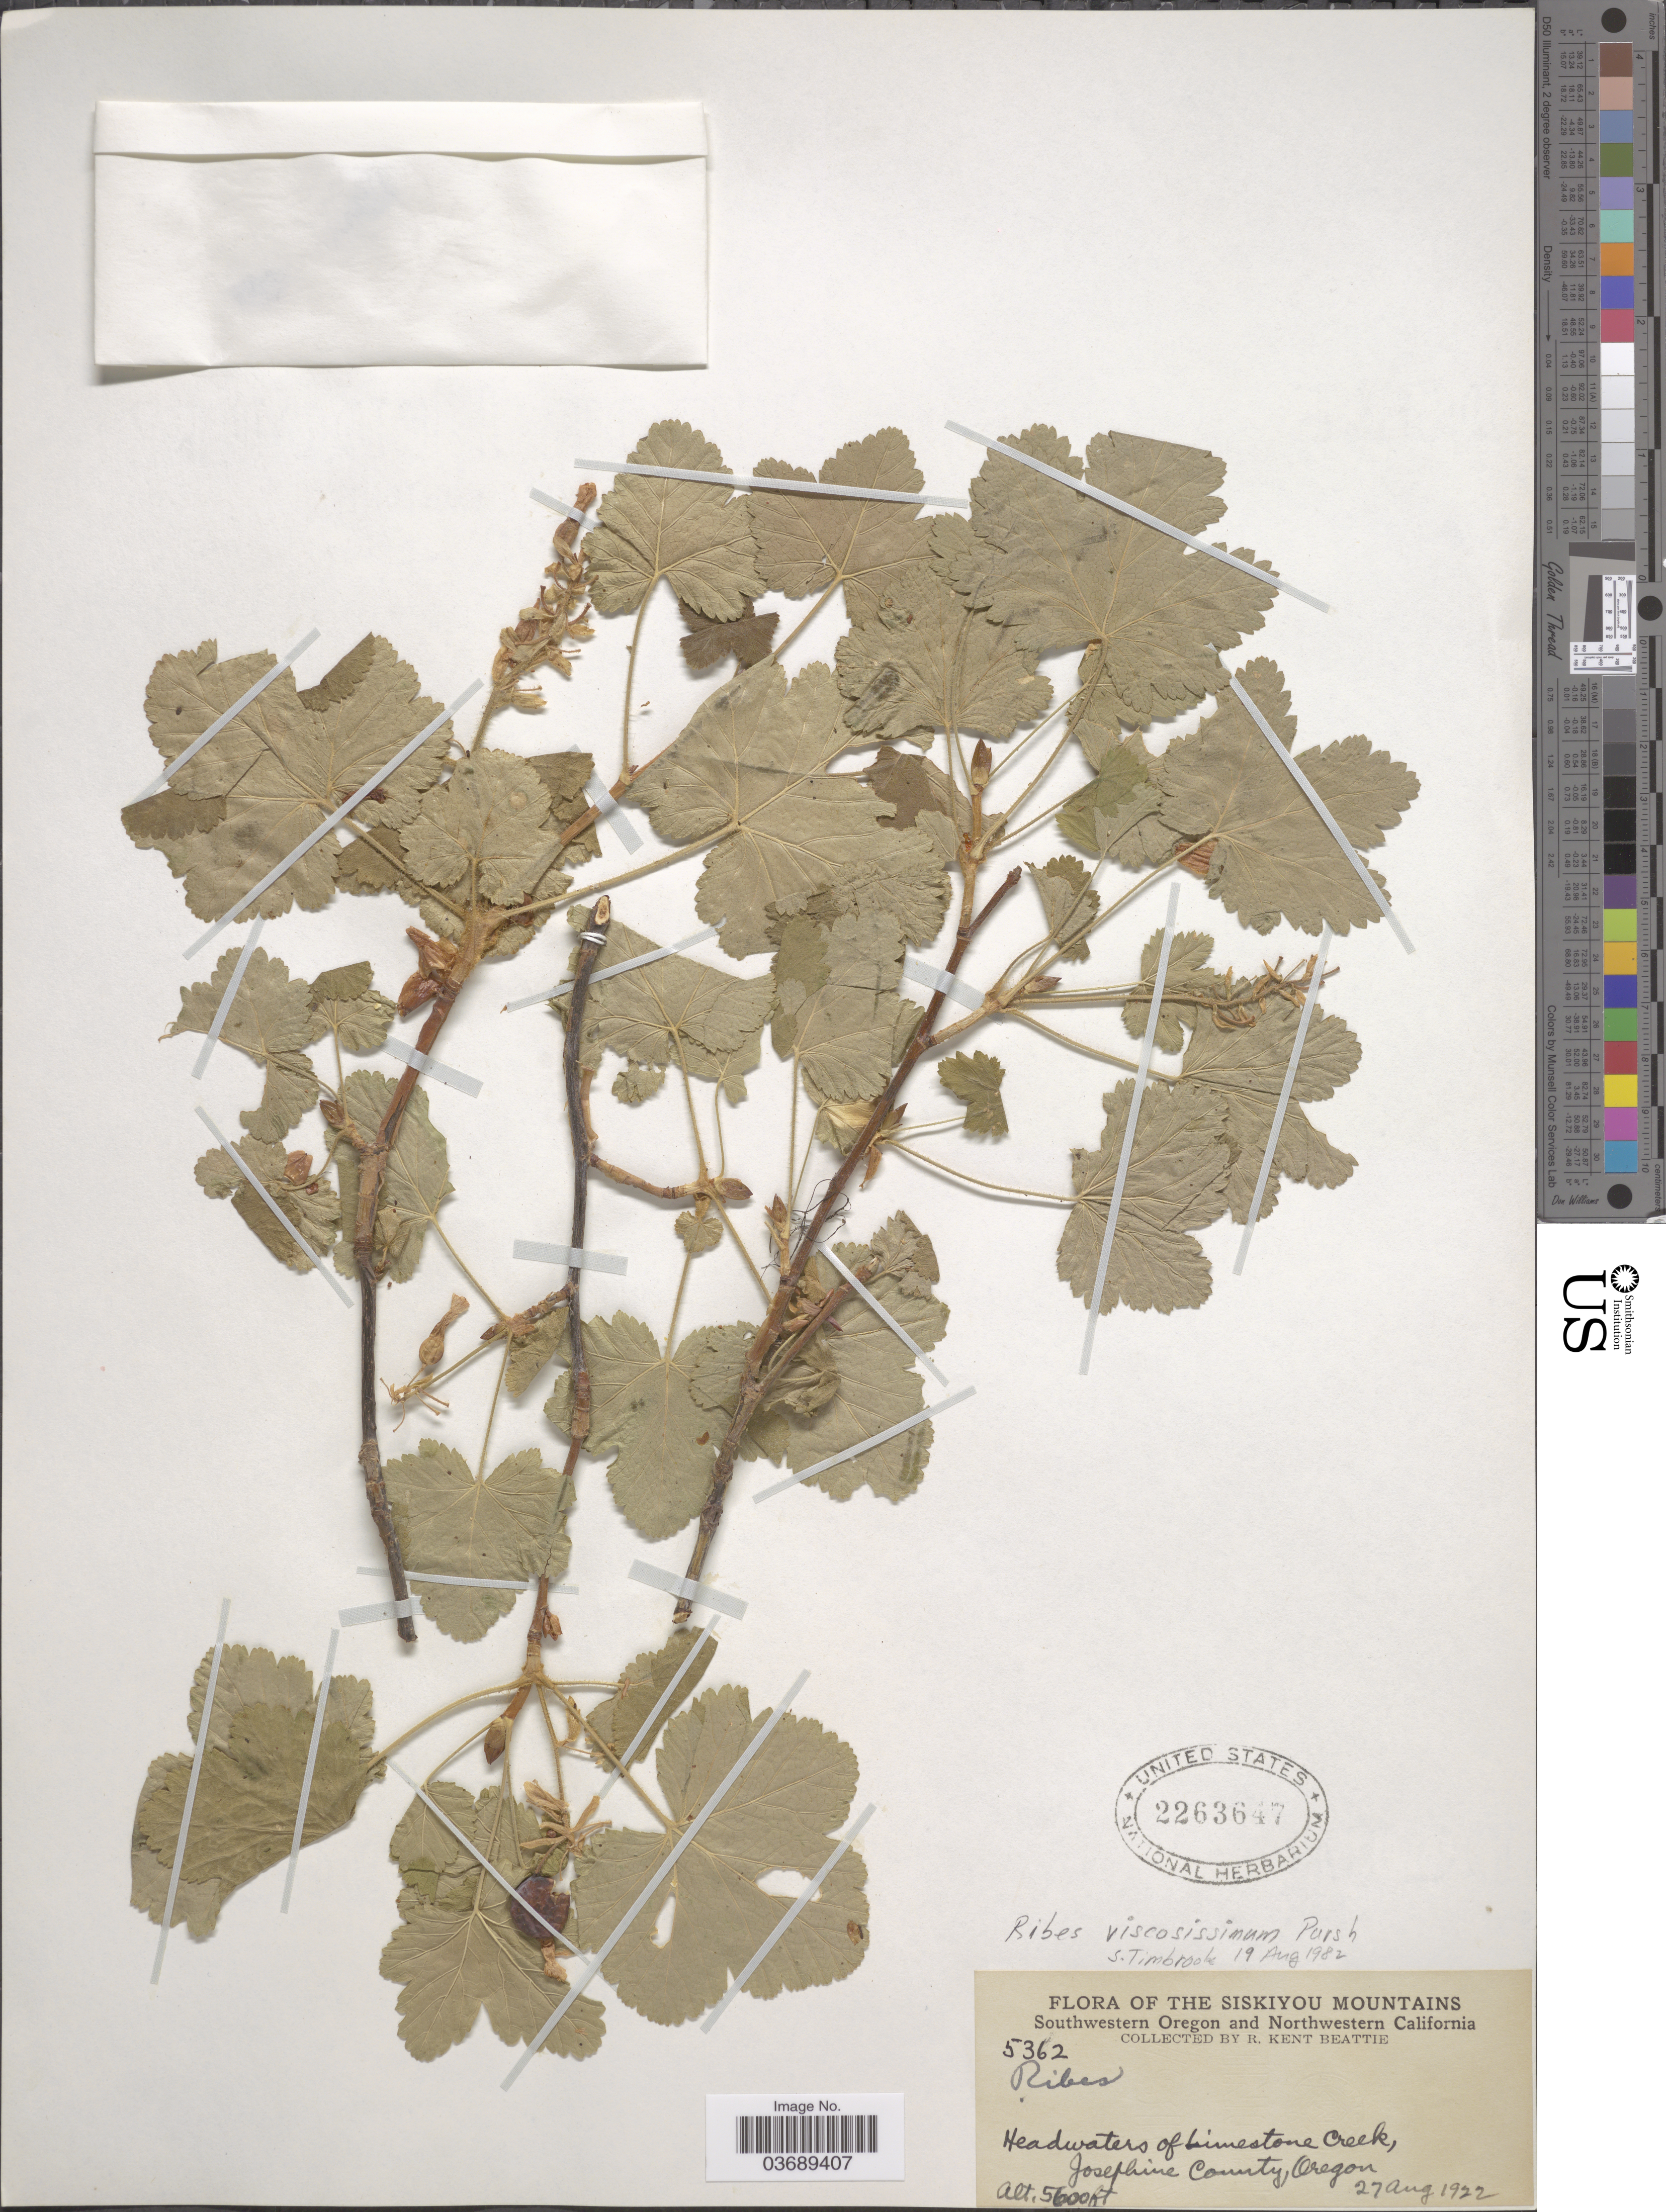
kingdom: Plantae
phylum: Tracheophyta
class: Magnoliopsida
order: Saxifragales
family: Grossulariaceae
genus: Ribes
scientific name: Ribes viscosissimum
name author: Pursh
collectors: R. K. Beattie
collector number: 5362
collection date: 1922-08-27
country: United States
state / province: Oregon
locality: The Siskiyou Mountains. Southwestern Oregon. Headwaters of Limestone Creek, Josephine County.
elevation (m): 1707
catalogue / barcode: US 2263647